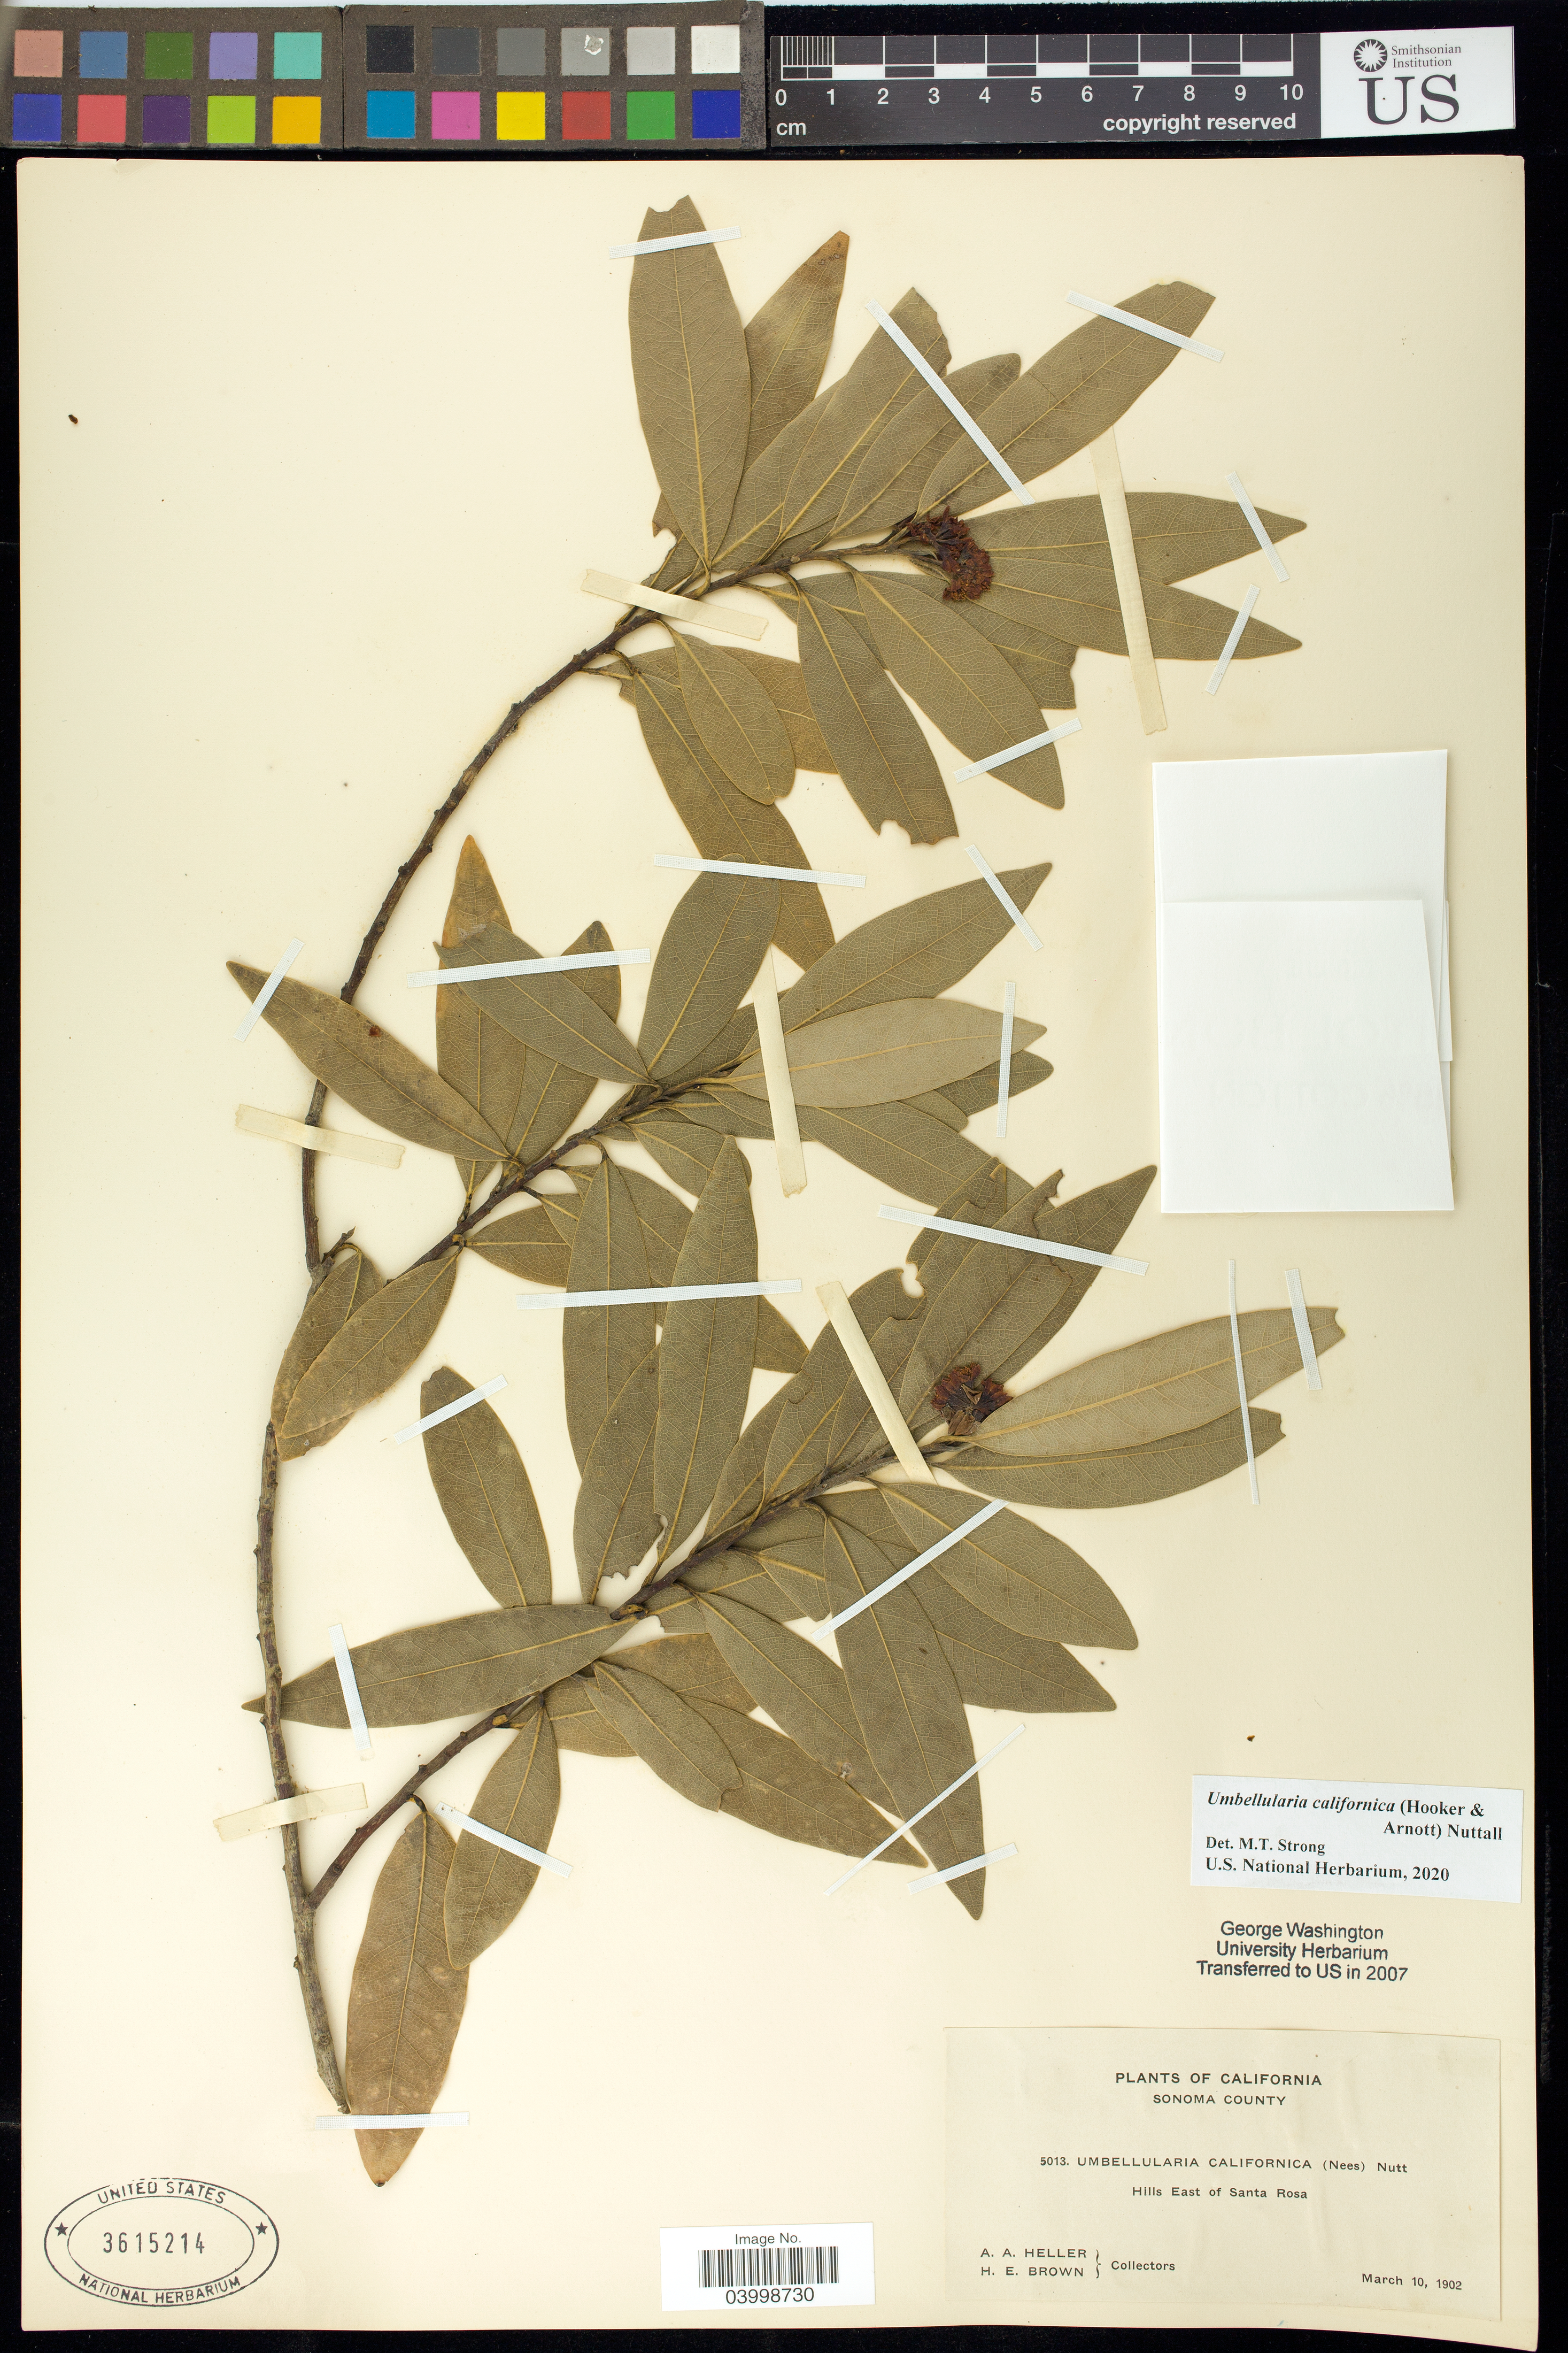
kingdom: Plantae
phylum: Tracheophyta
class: Magnoliopsida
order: Laurales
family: Lauraceae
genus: Umbellularia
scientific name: Umbellularia californica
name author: (Hook. & Arn.) Nutt.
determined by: Strong, M. T., (US), Smithsonian Institution - National Museum of Natural History (UNITED STATES)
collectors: A. A. Heller & H. E. Brown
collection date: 1902-03-10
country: United States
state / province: California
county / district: Sonoma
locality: Hills East of Santa Rosa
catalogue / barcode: US 3615214